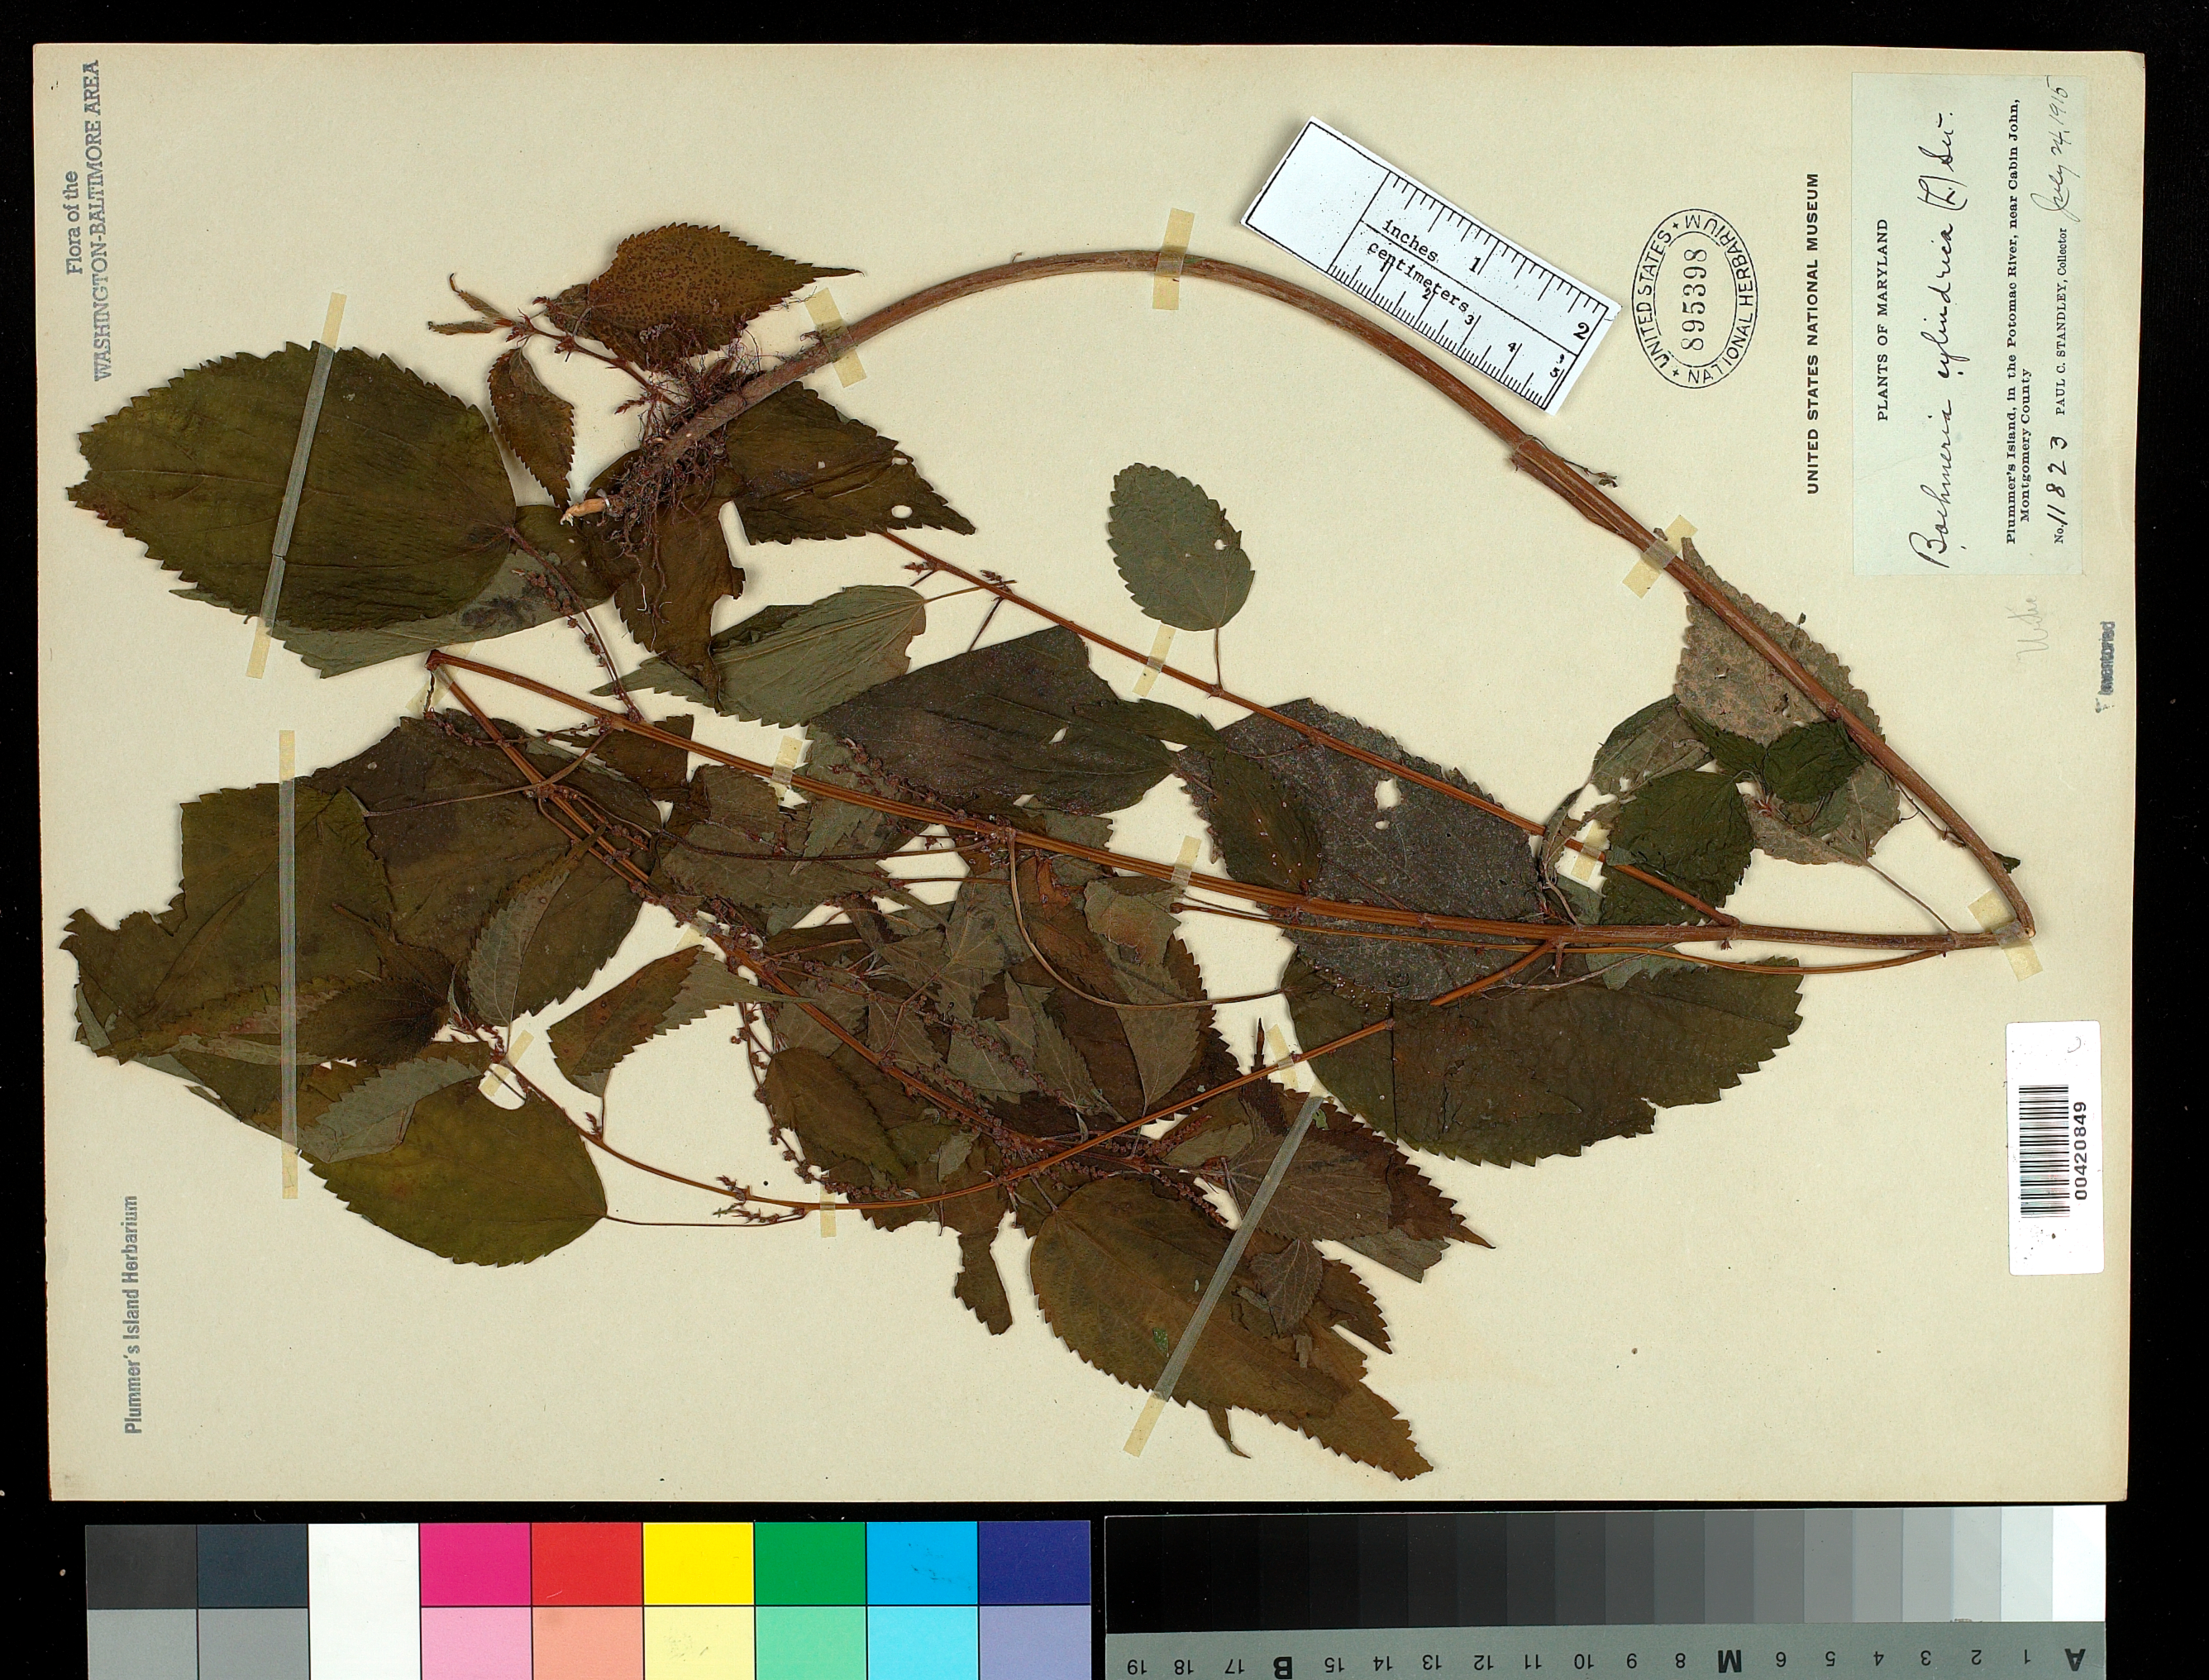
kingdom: Plantae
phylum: Tracheophyta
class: Magnoliopsida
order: Rosales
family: Urticaceae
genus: Boehmeria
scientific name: Boehmeria cylindrica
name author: (L.) Sw.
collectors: P. C. Standley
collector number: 11823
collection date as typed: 24 Jun 1915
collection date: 1915-06-24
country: United States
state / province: Maryland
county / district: Montgomery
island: Plummers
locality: Plummer's Island C. & O. Canal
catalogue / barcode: US 895398